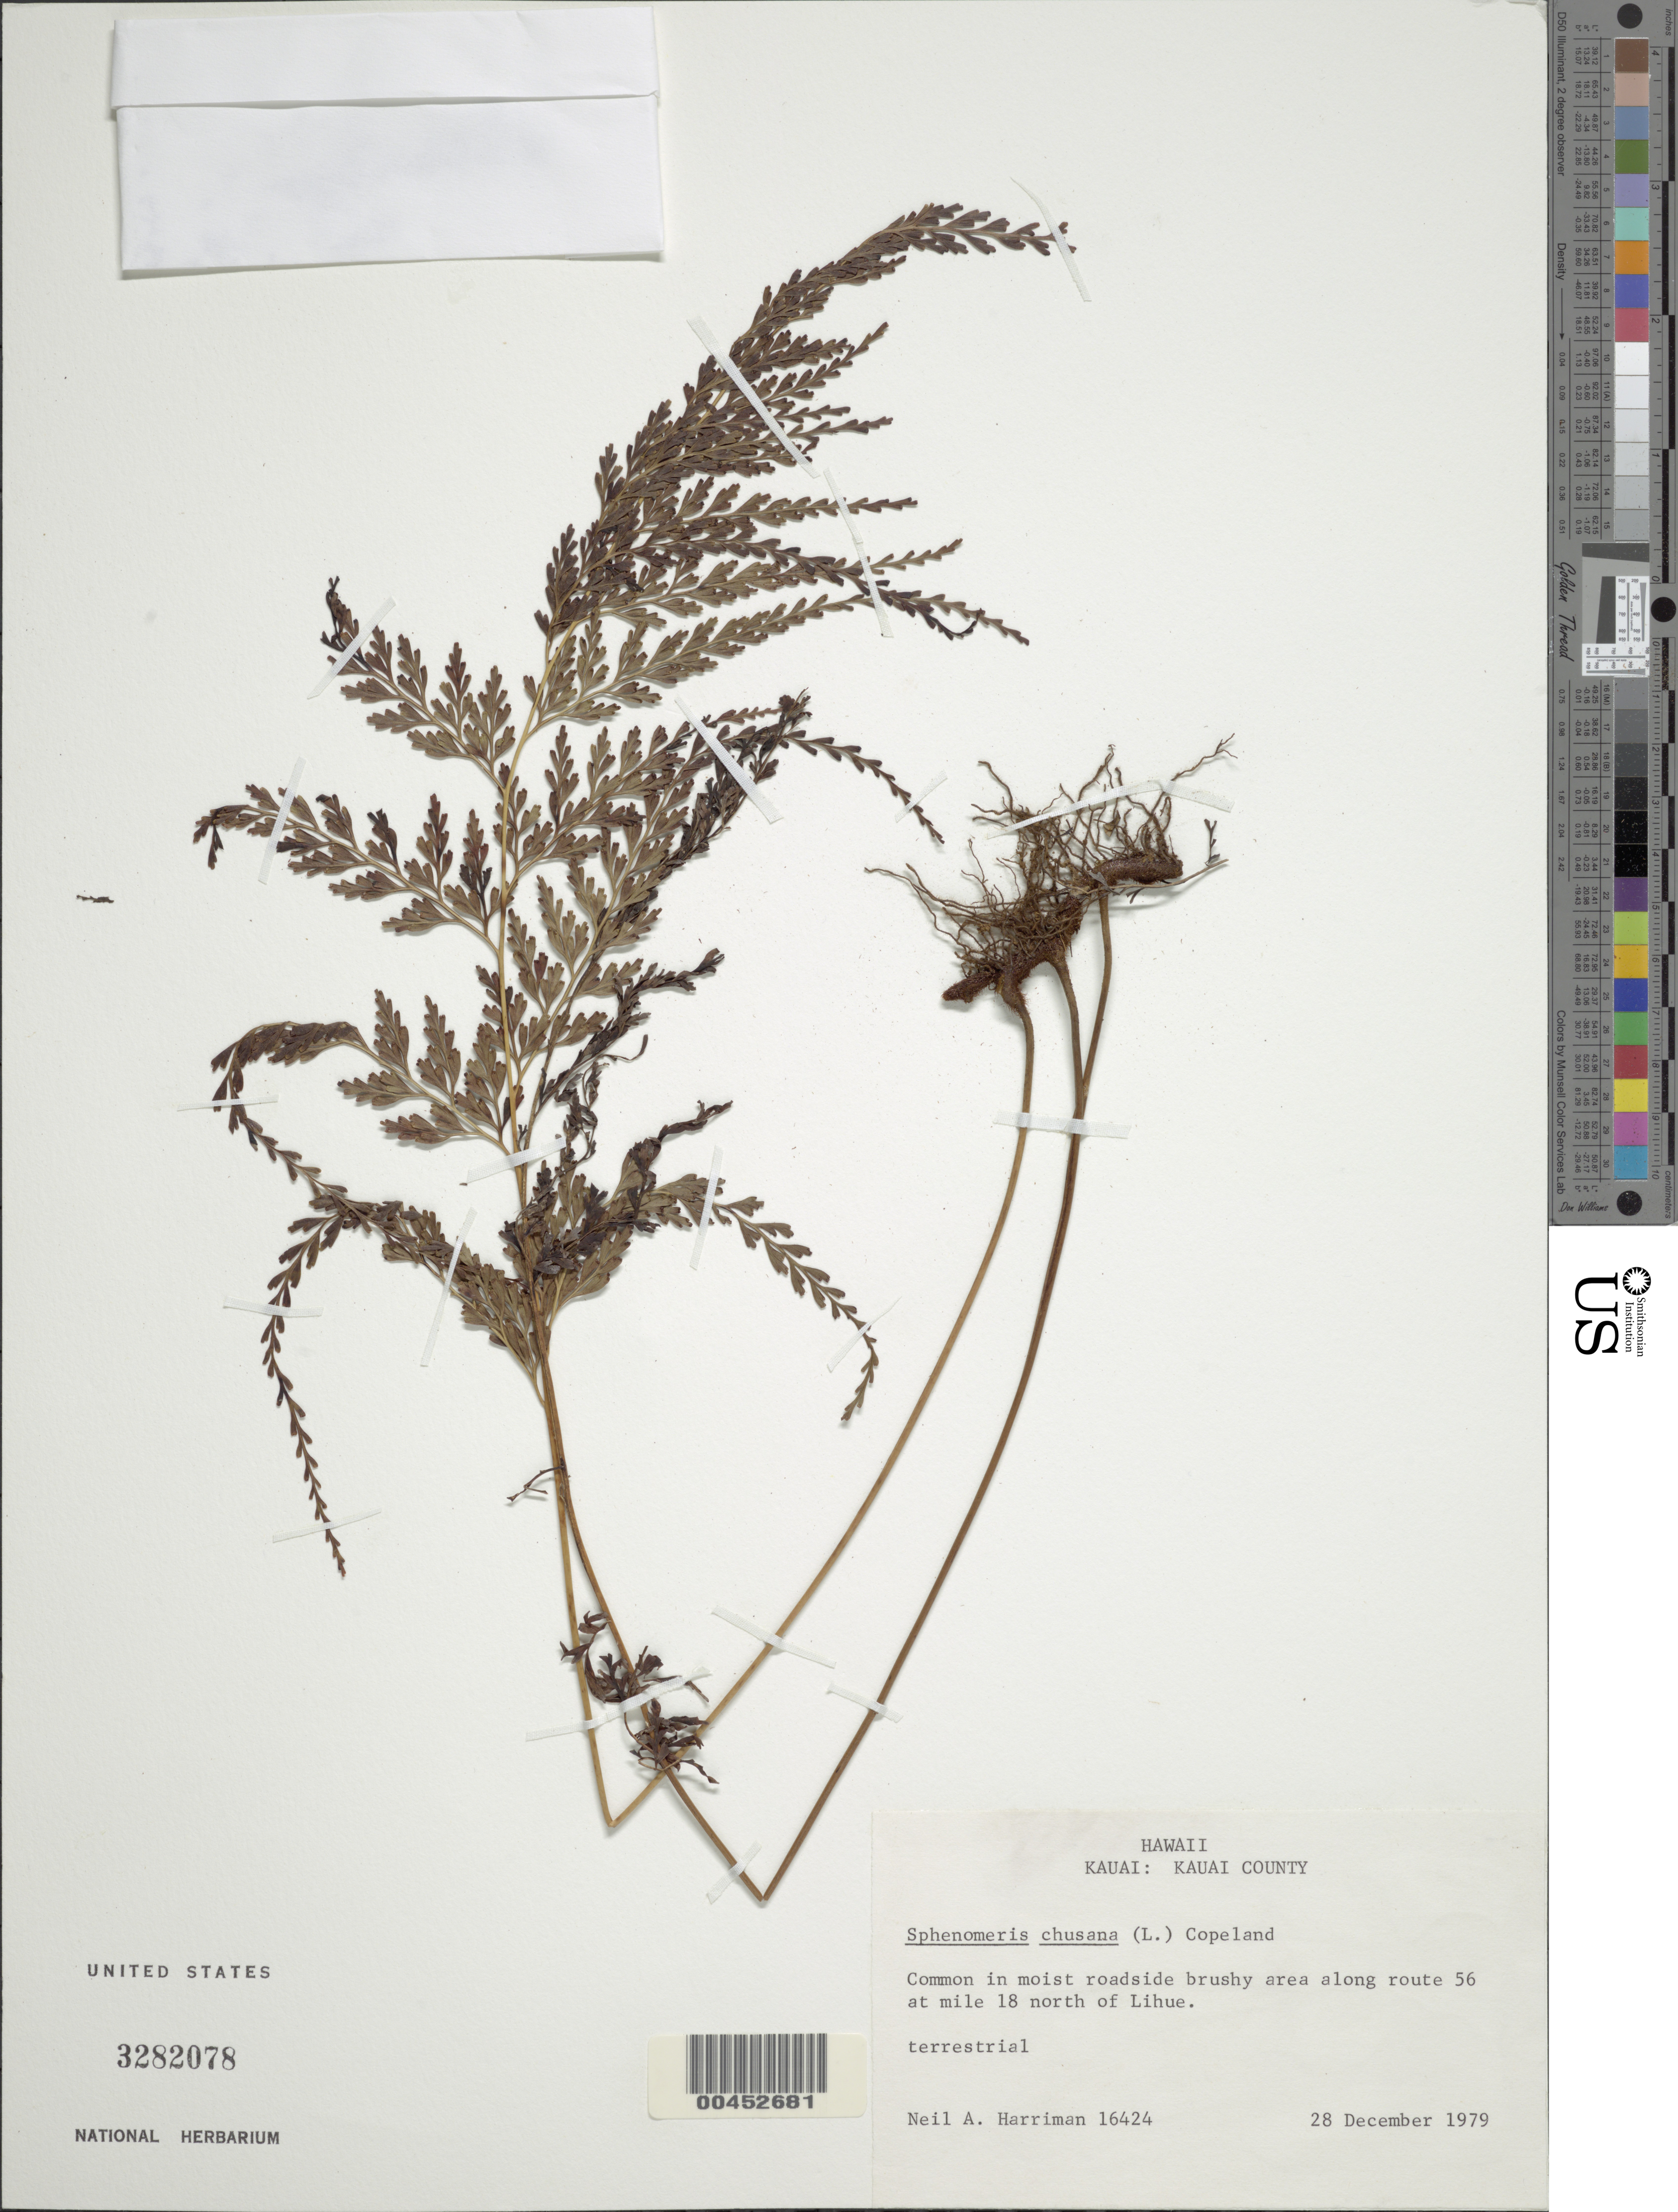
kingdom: Plantae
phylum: Tracheophyta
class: Polypodiopsida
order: Polypodiales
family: Lindsaeaceae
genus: Sphenomeris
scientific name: Sphenomeris chinensis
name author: (L.) Maxon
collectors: N. A. Harriman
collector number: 16424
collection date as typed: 28 Dec 1979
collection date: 1979-12-28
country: United States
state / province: Hawaii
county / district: Kauai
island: Kaua'i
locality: Kauai County, along route 56 at mile 18 north of Lihue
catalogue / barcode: US 3282078